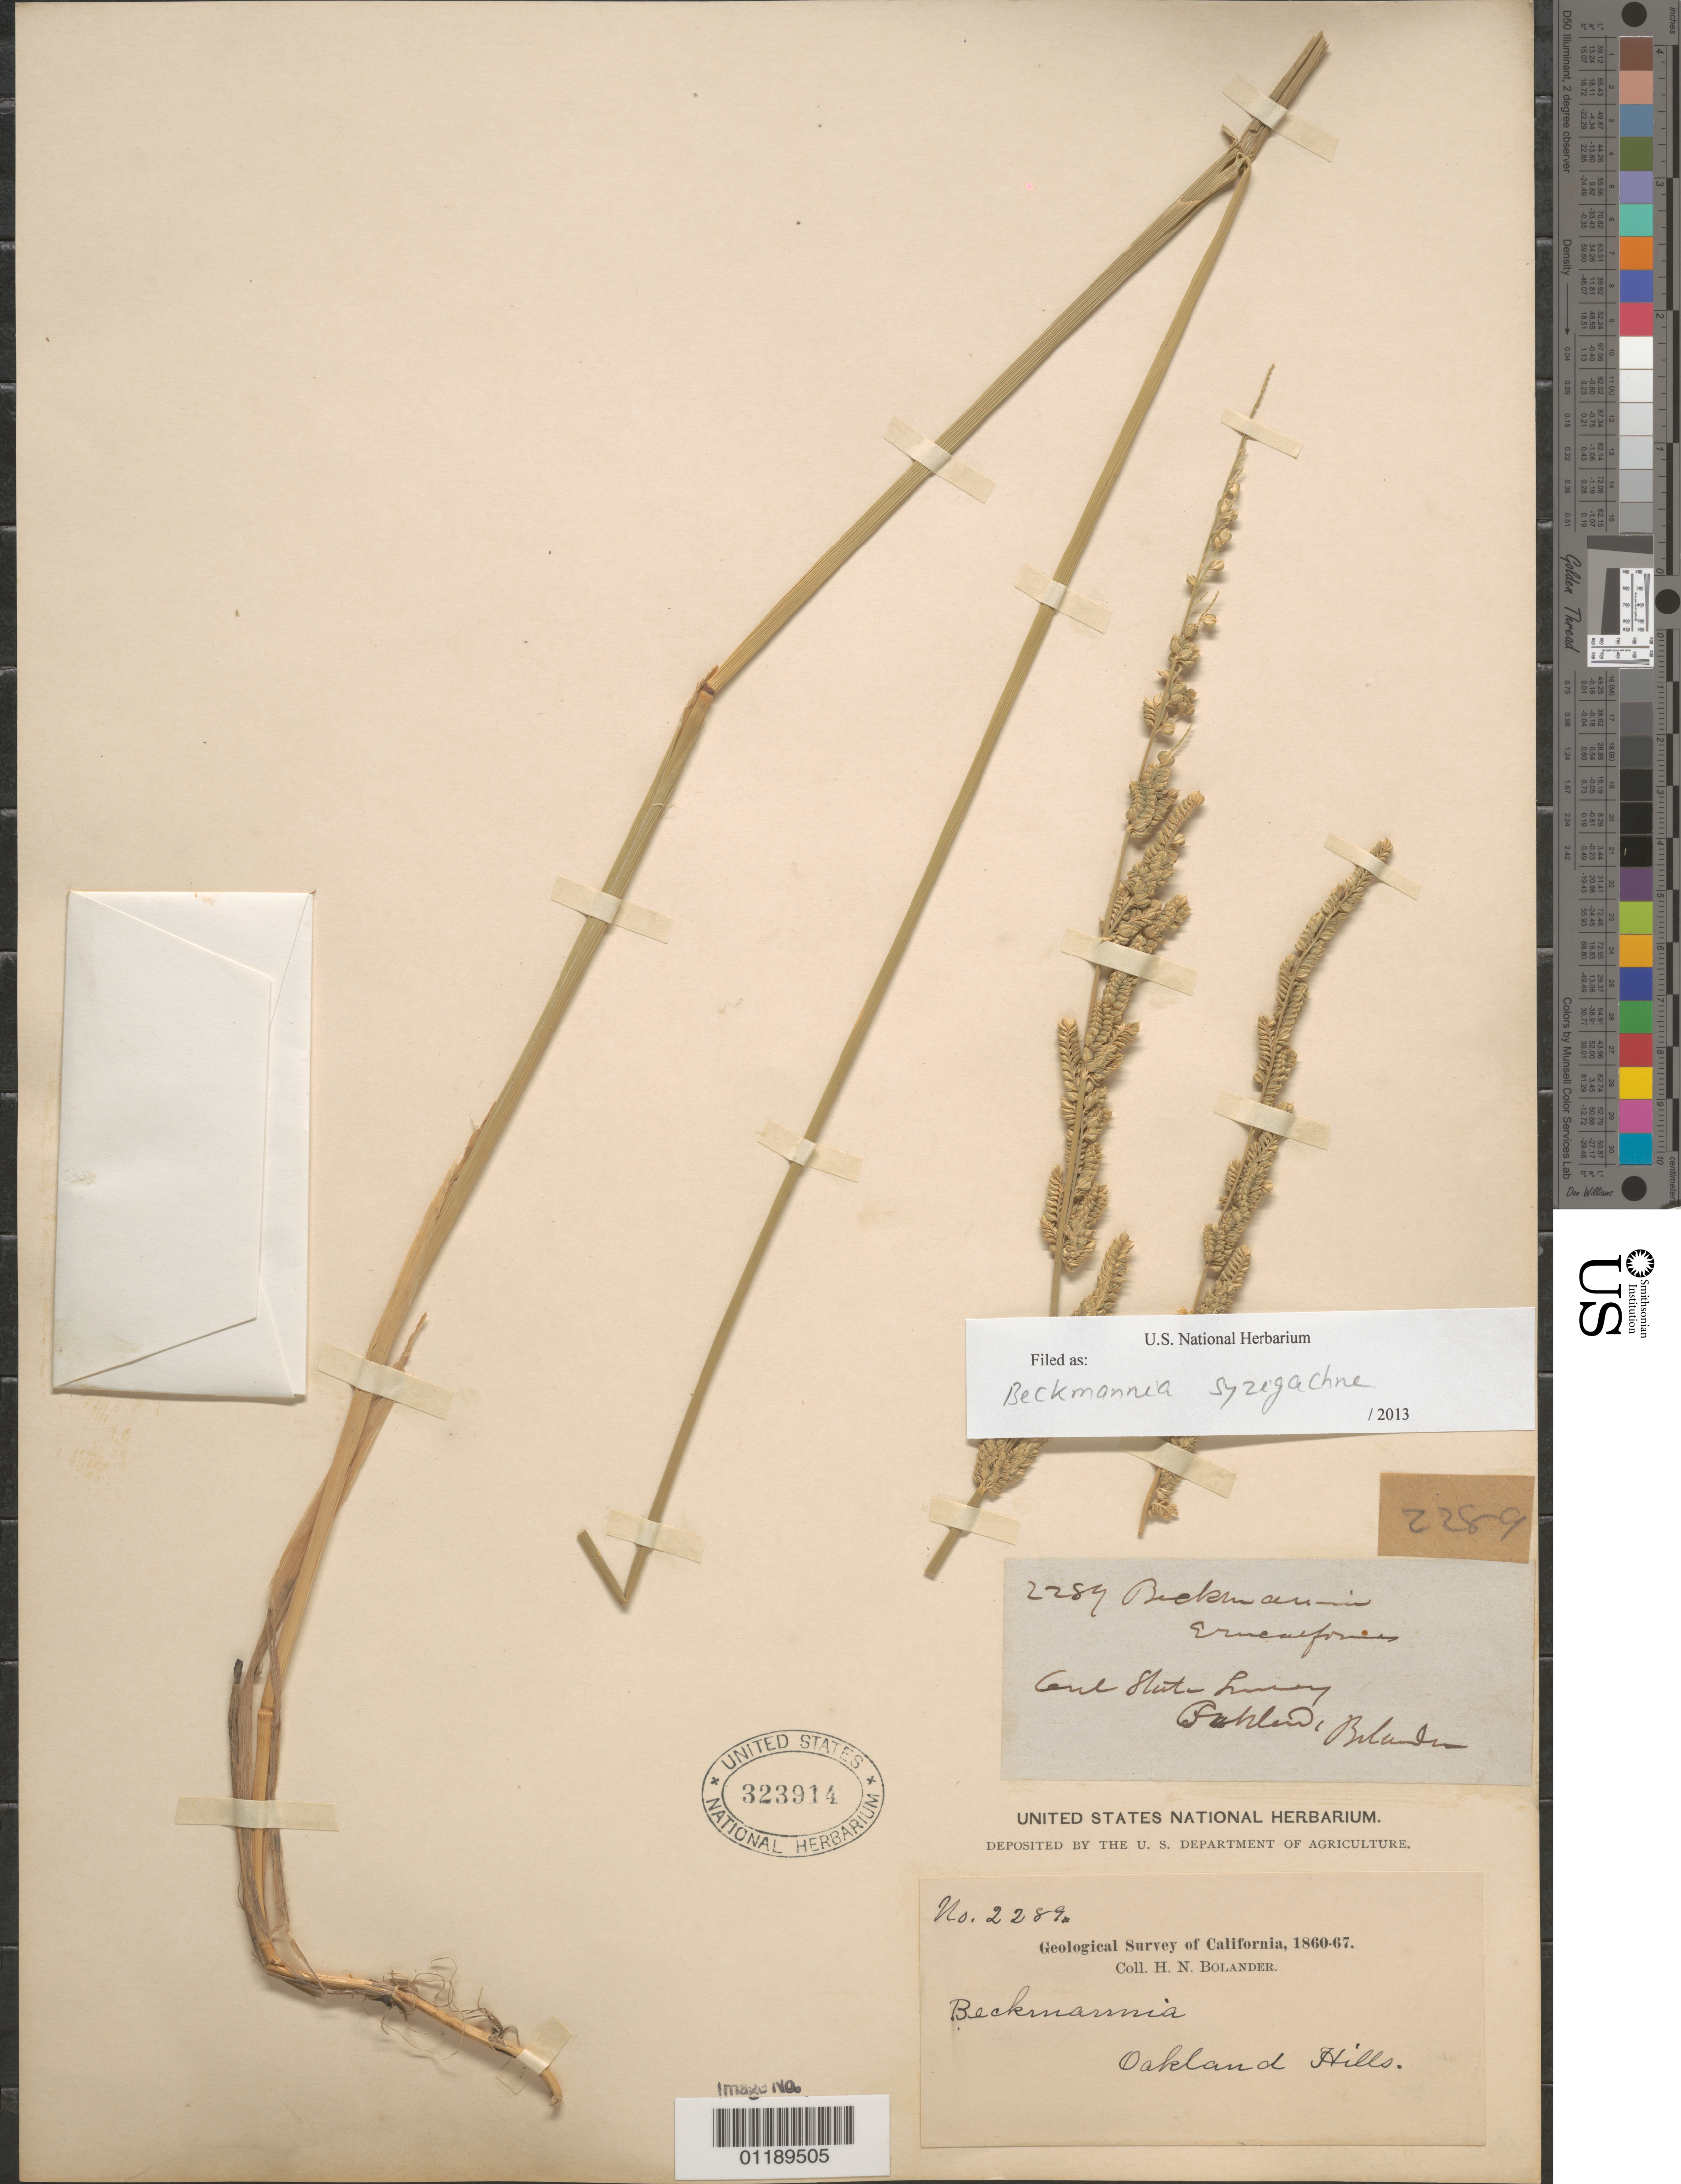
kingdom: Plantae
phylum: Tracheophyta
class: Liliopsida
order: Poales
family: Poaceae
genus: Beckmannia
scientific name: Beckmannia syzigachne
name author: (Steud.) Fernald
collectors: H. Bolander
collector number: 2289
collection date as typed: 1860 to -- --- 1866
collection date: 1860/1866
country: United States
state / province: California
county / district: Alameda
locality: Oakland Hills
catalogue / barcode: US 323914